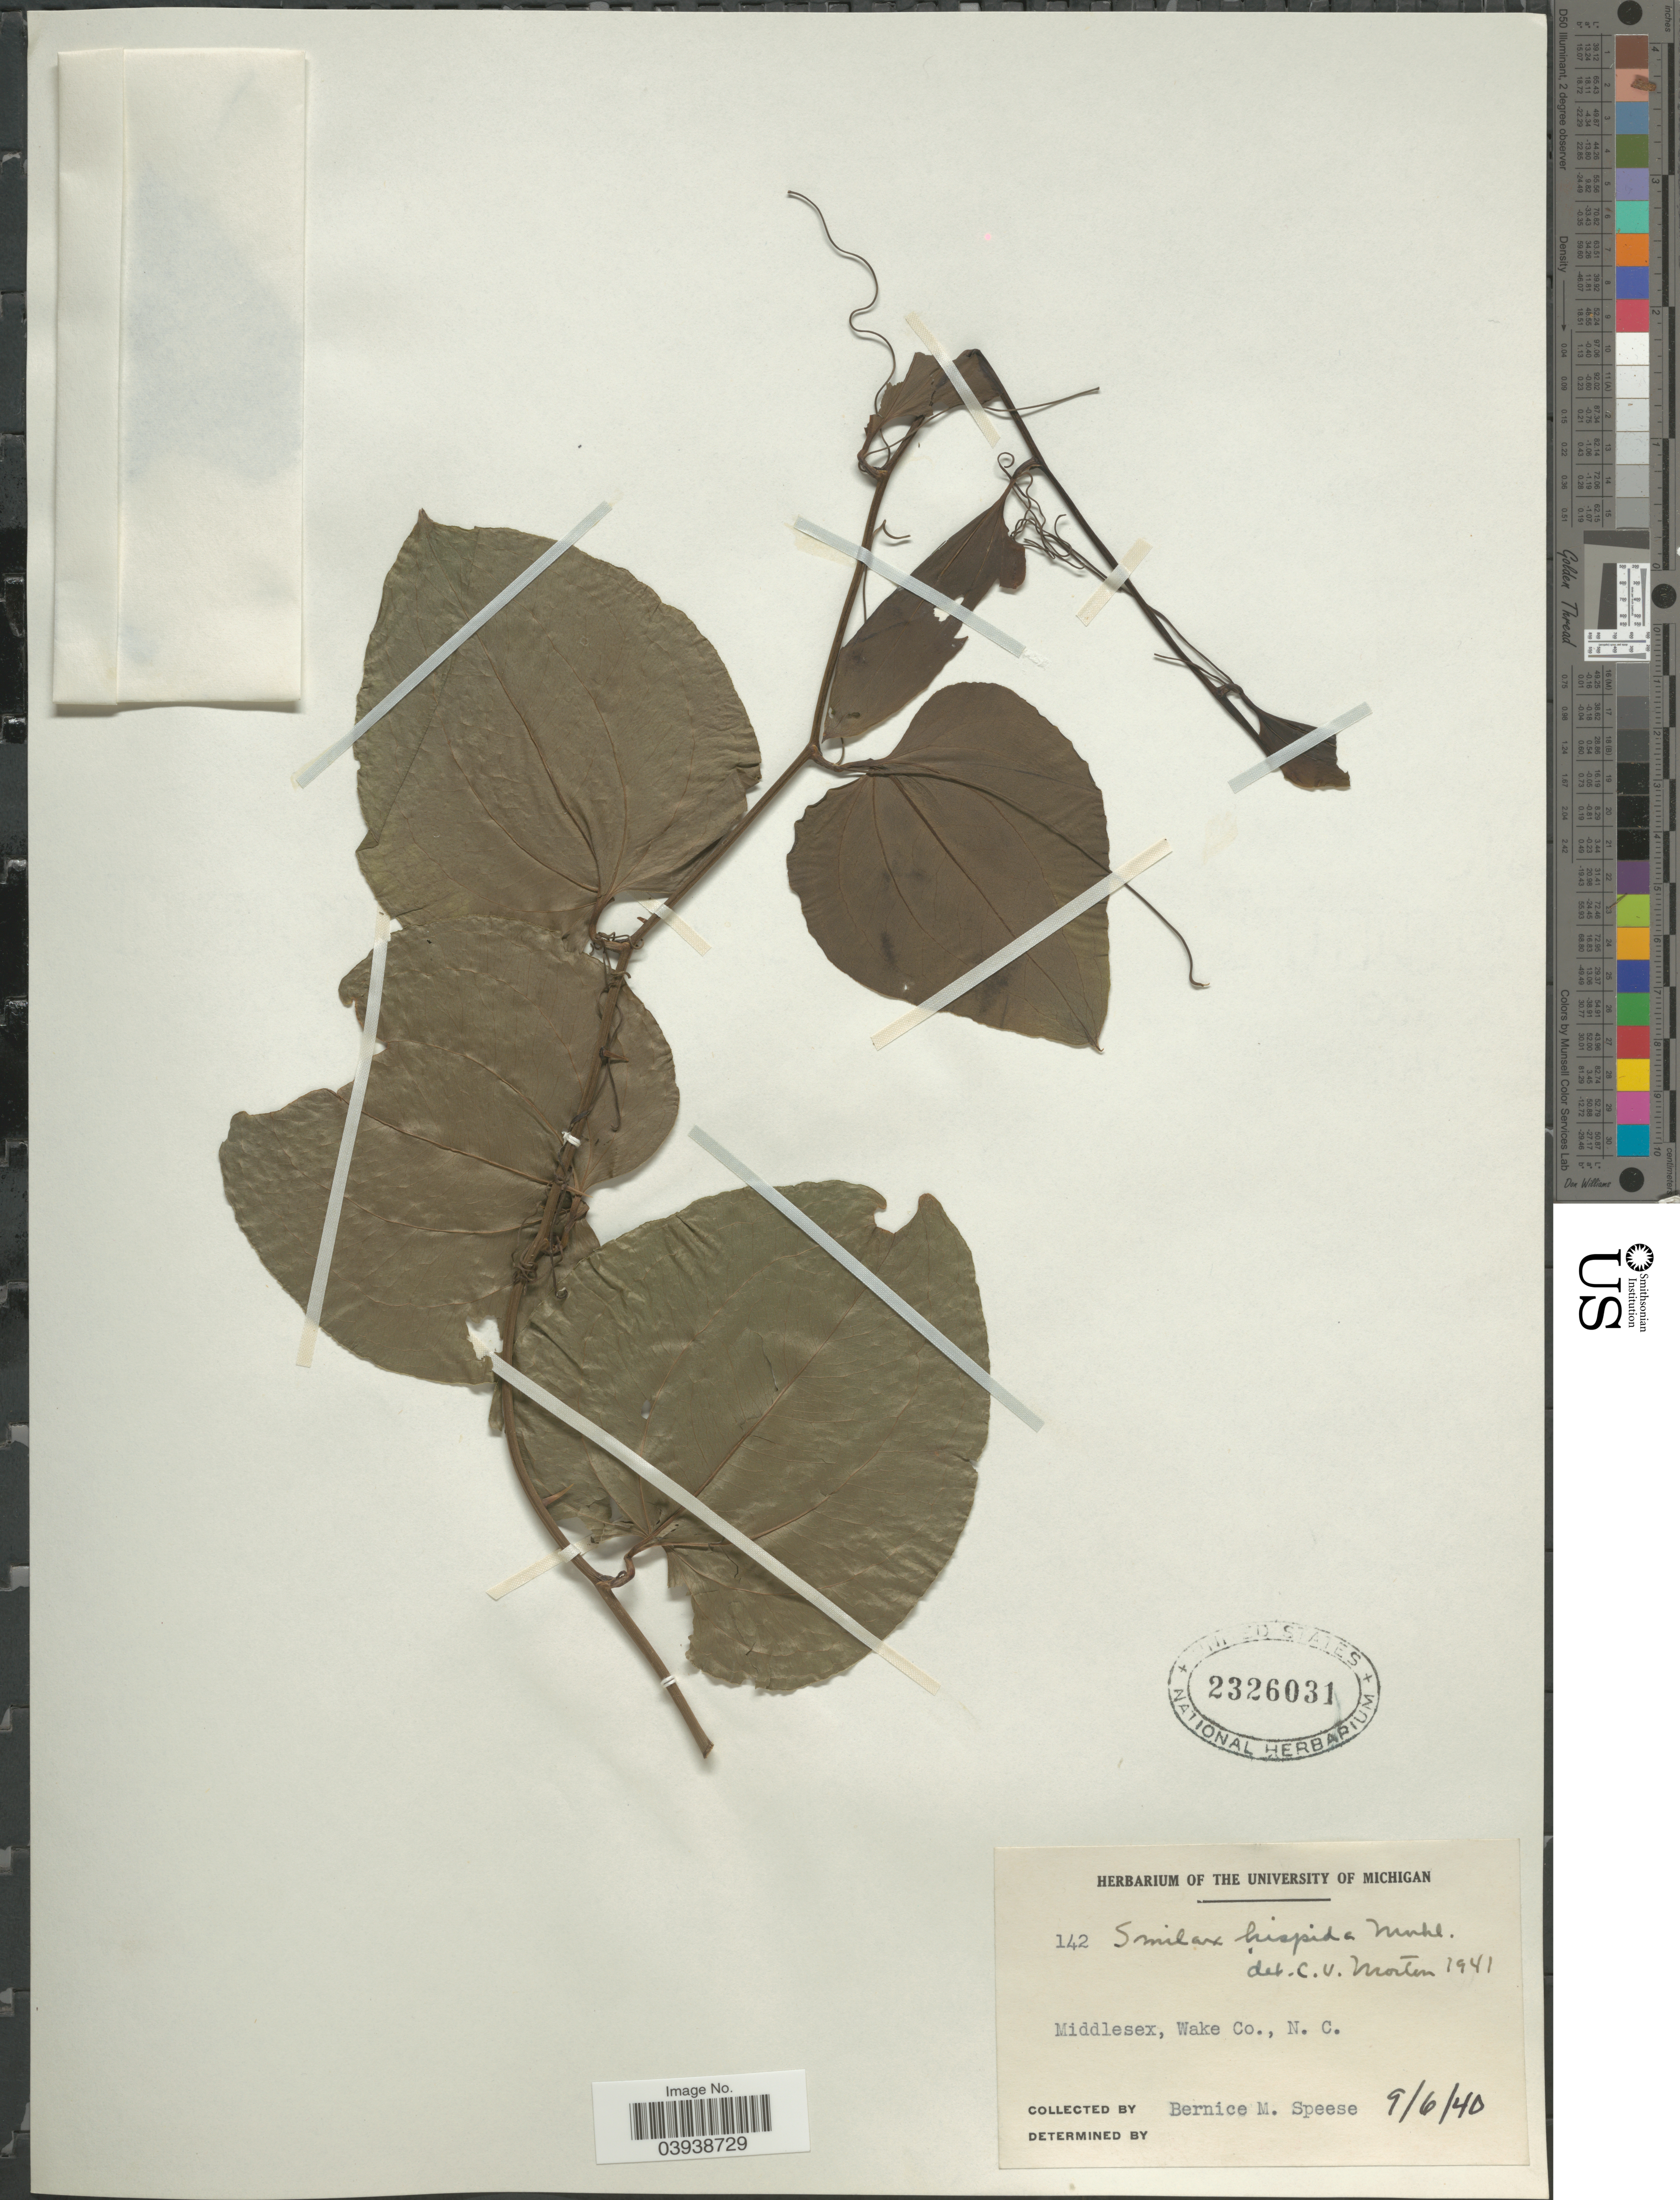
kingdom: Plantae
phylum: Tracheophyta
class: Liliopsida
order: Liliales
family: Smilacaceae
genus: Smilax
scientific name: Smilax hispida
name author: Raf.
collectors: B. Speese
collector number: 142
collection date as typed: Transcribed d/m/y: 6/9/40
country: United States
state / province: North Carolina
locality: Middlesex, Wake Co.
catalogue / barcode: US 2326031